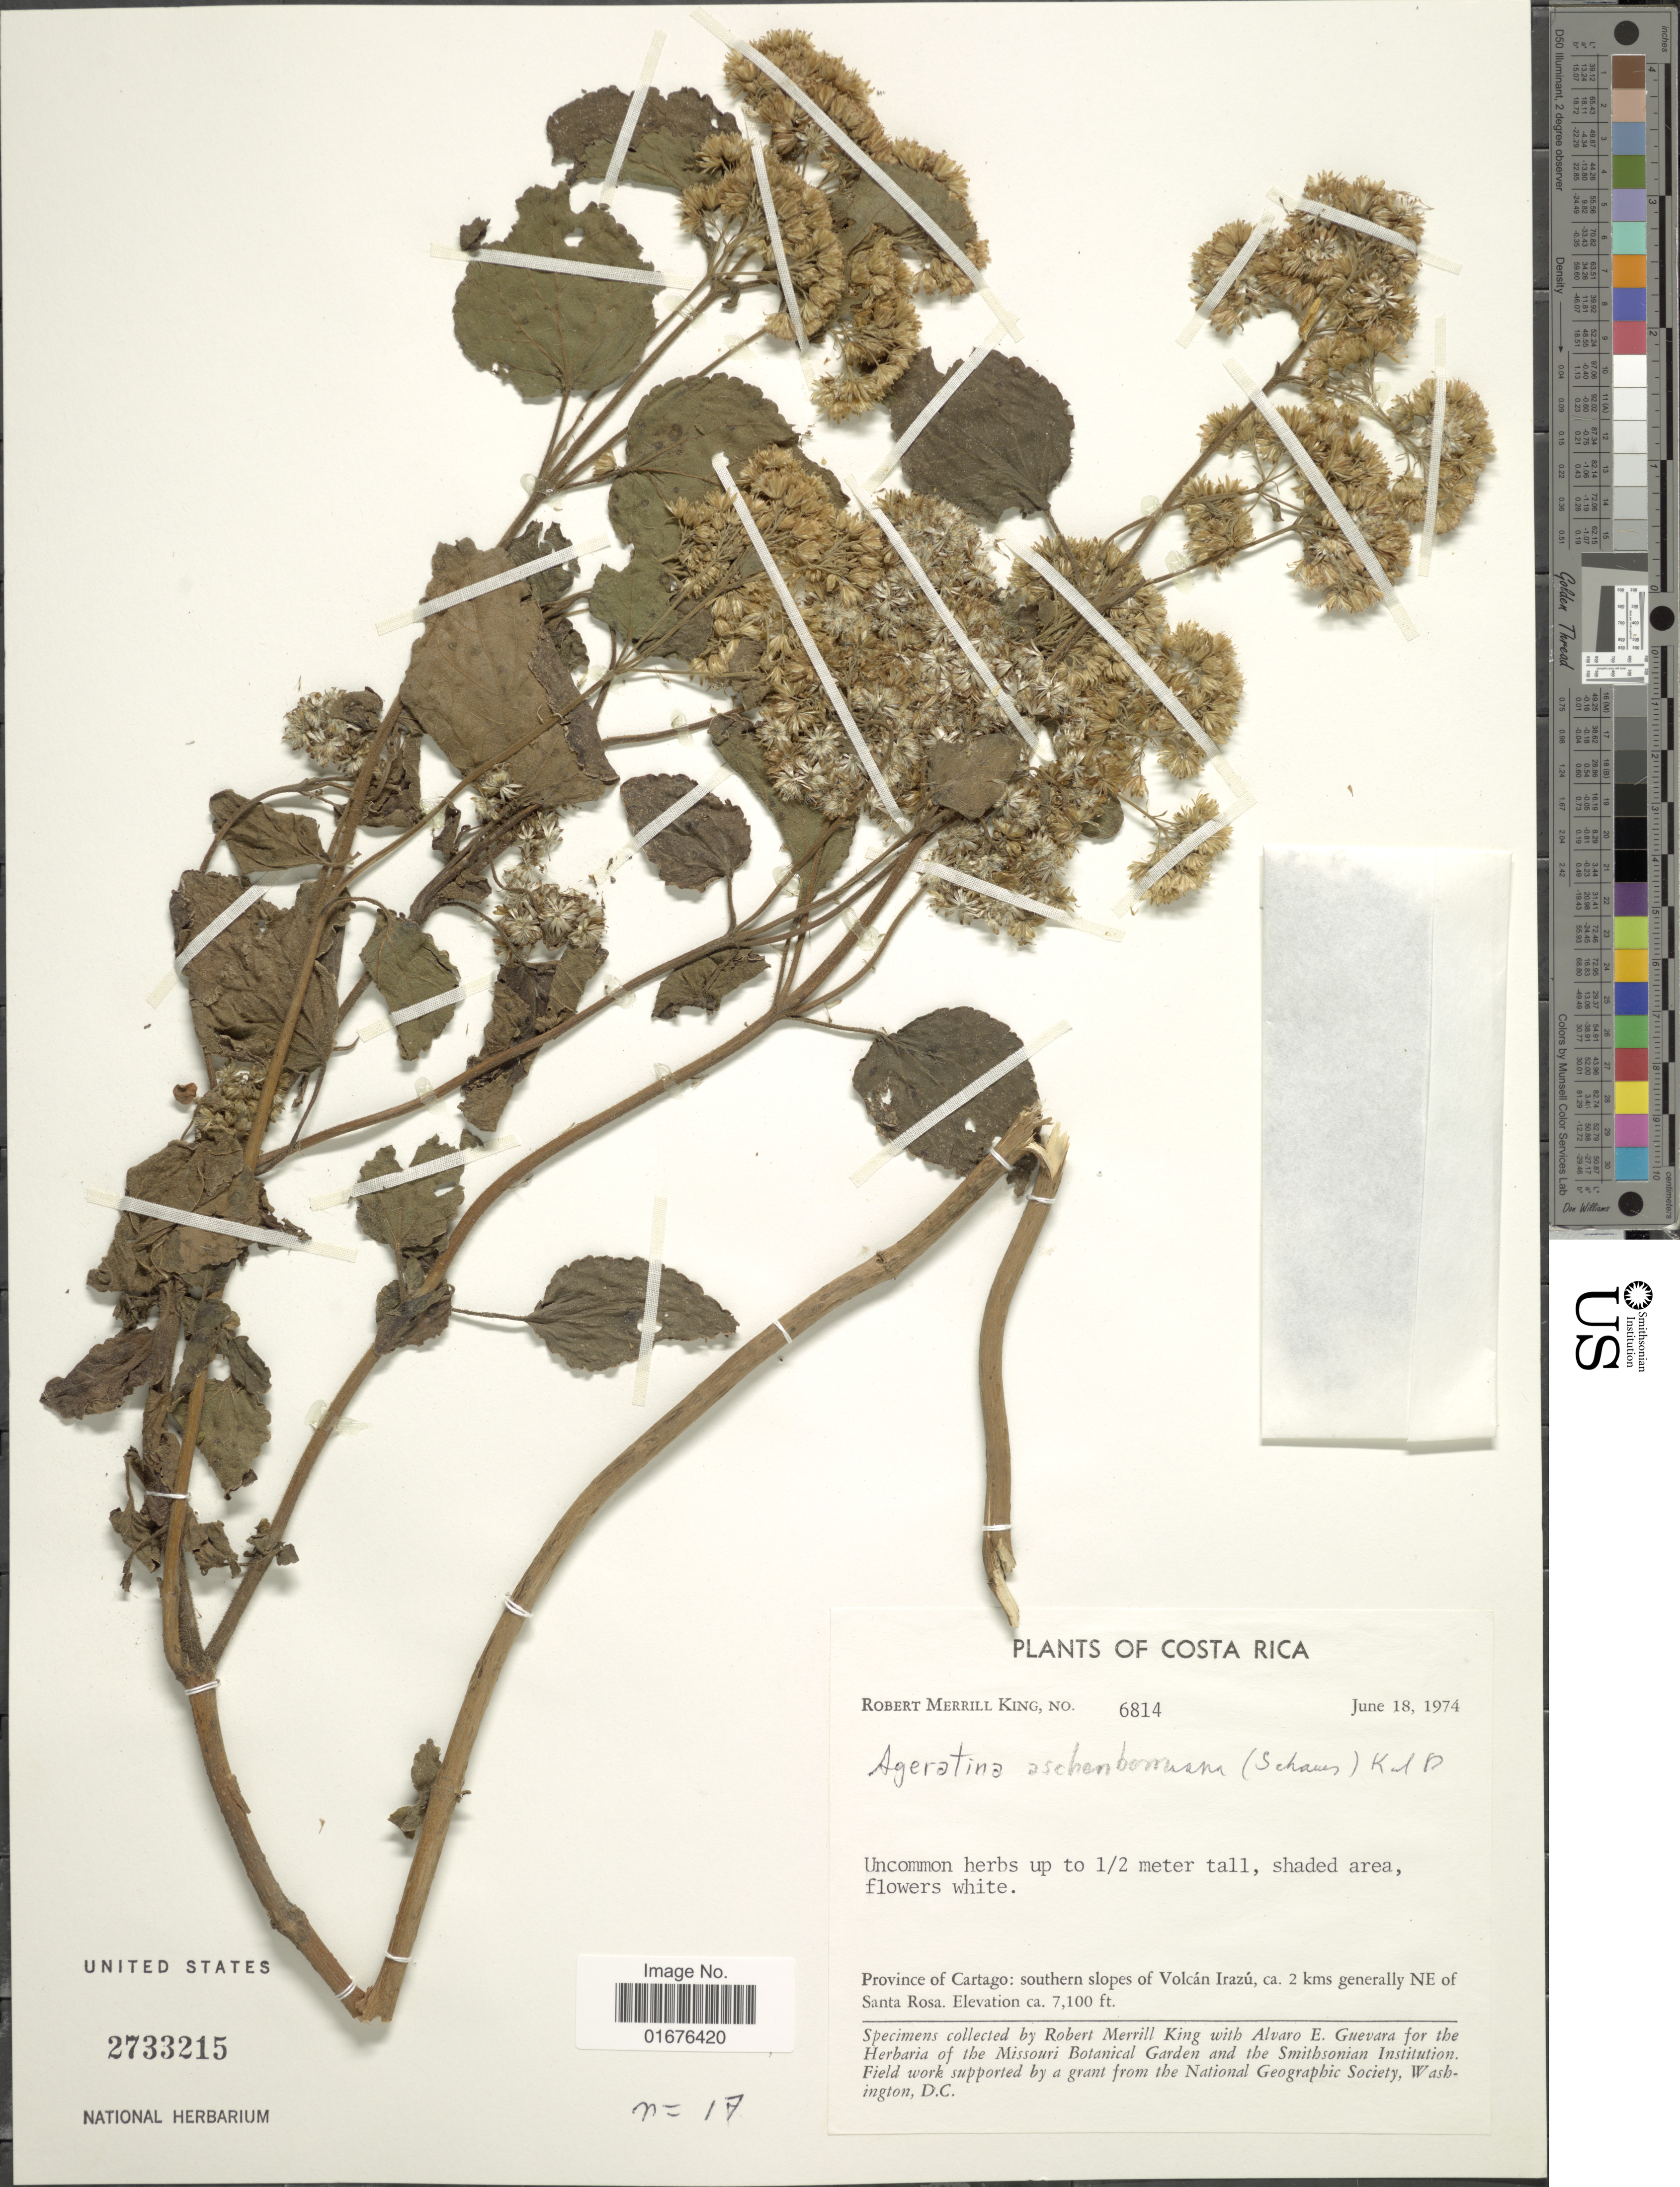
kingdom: Plantae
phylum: Tracheophyta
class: Magnoliopsida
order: Asterales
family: Asteraceae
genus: Ageratina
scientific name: Ageratina pichinchensis var. bustamenta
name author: (DC.) R.M. King & H. Rob.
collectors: R. M. King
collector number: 6814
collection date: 1974-06-18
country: Costa Rica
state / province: Cartago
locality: Southern slopes of Volcán Irazú, ca. 2 kms generally NE of Santa Rosa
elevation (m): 2164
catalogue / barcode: US 2733215